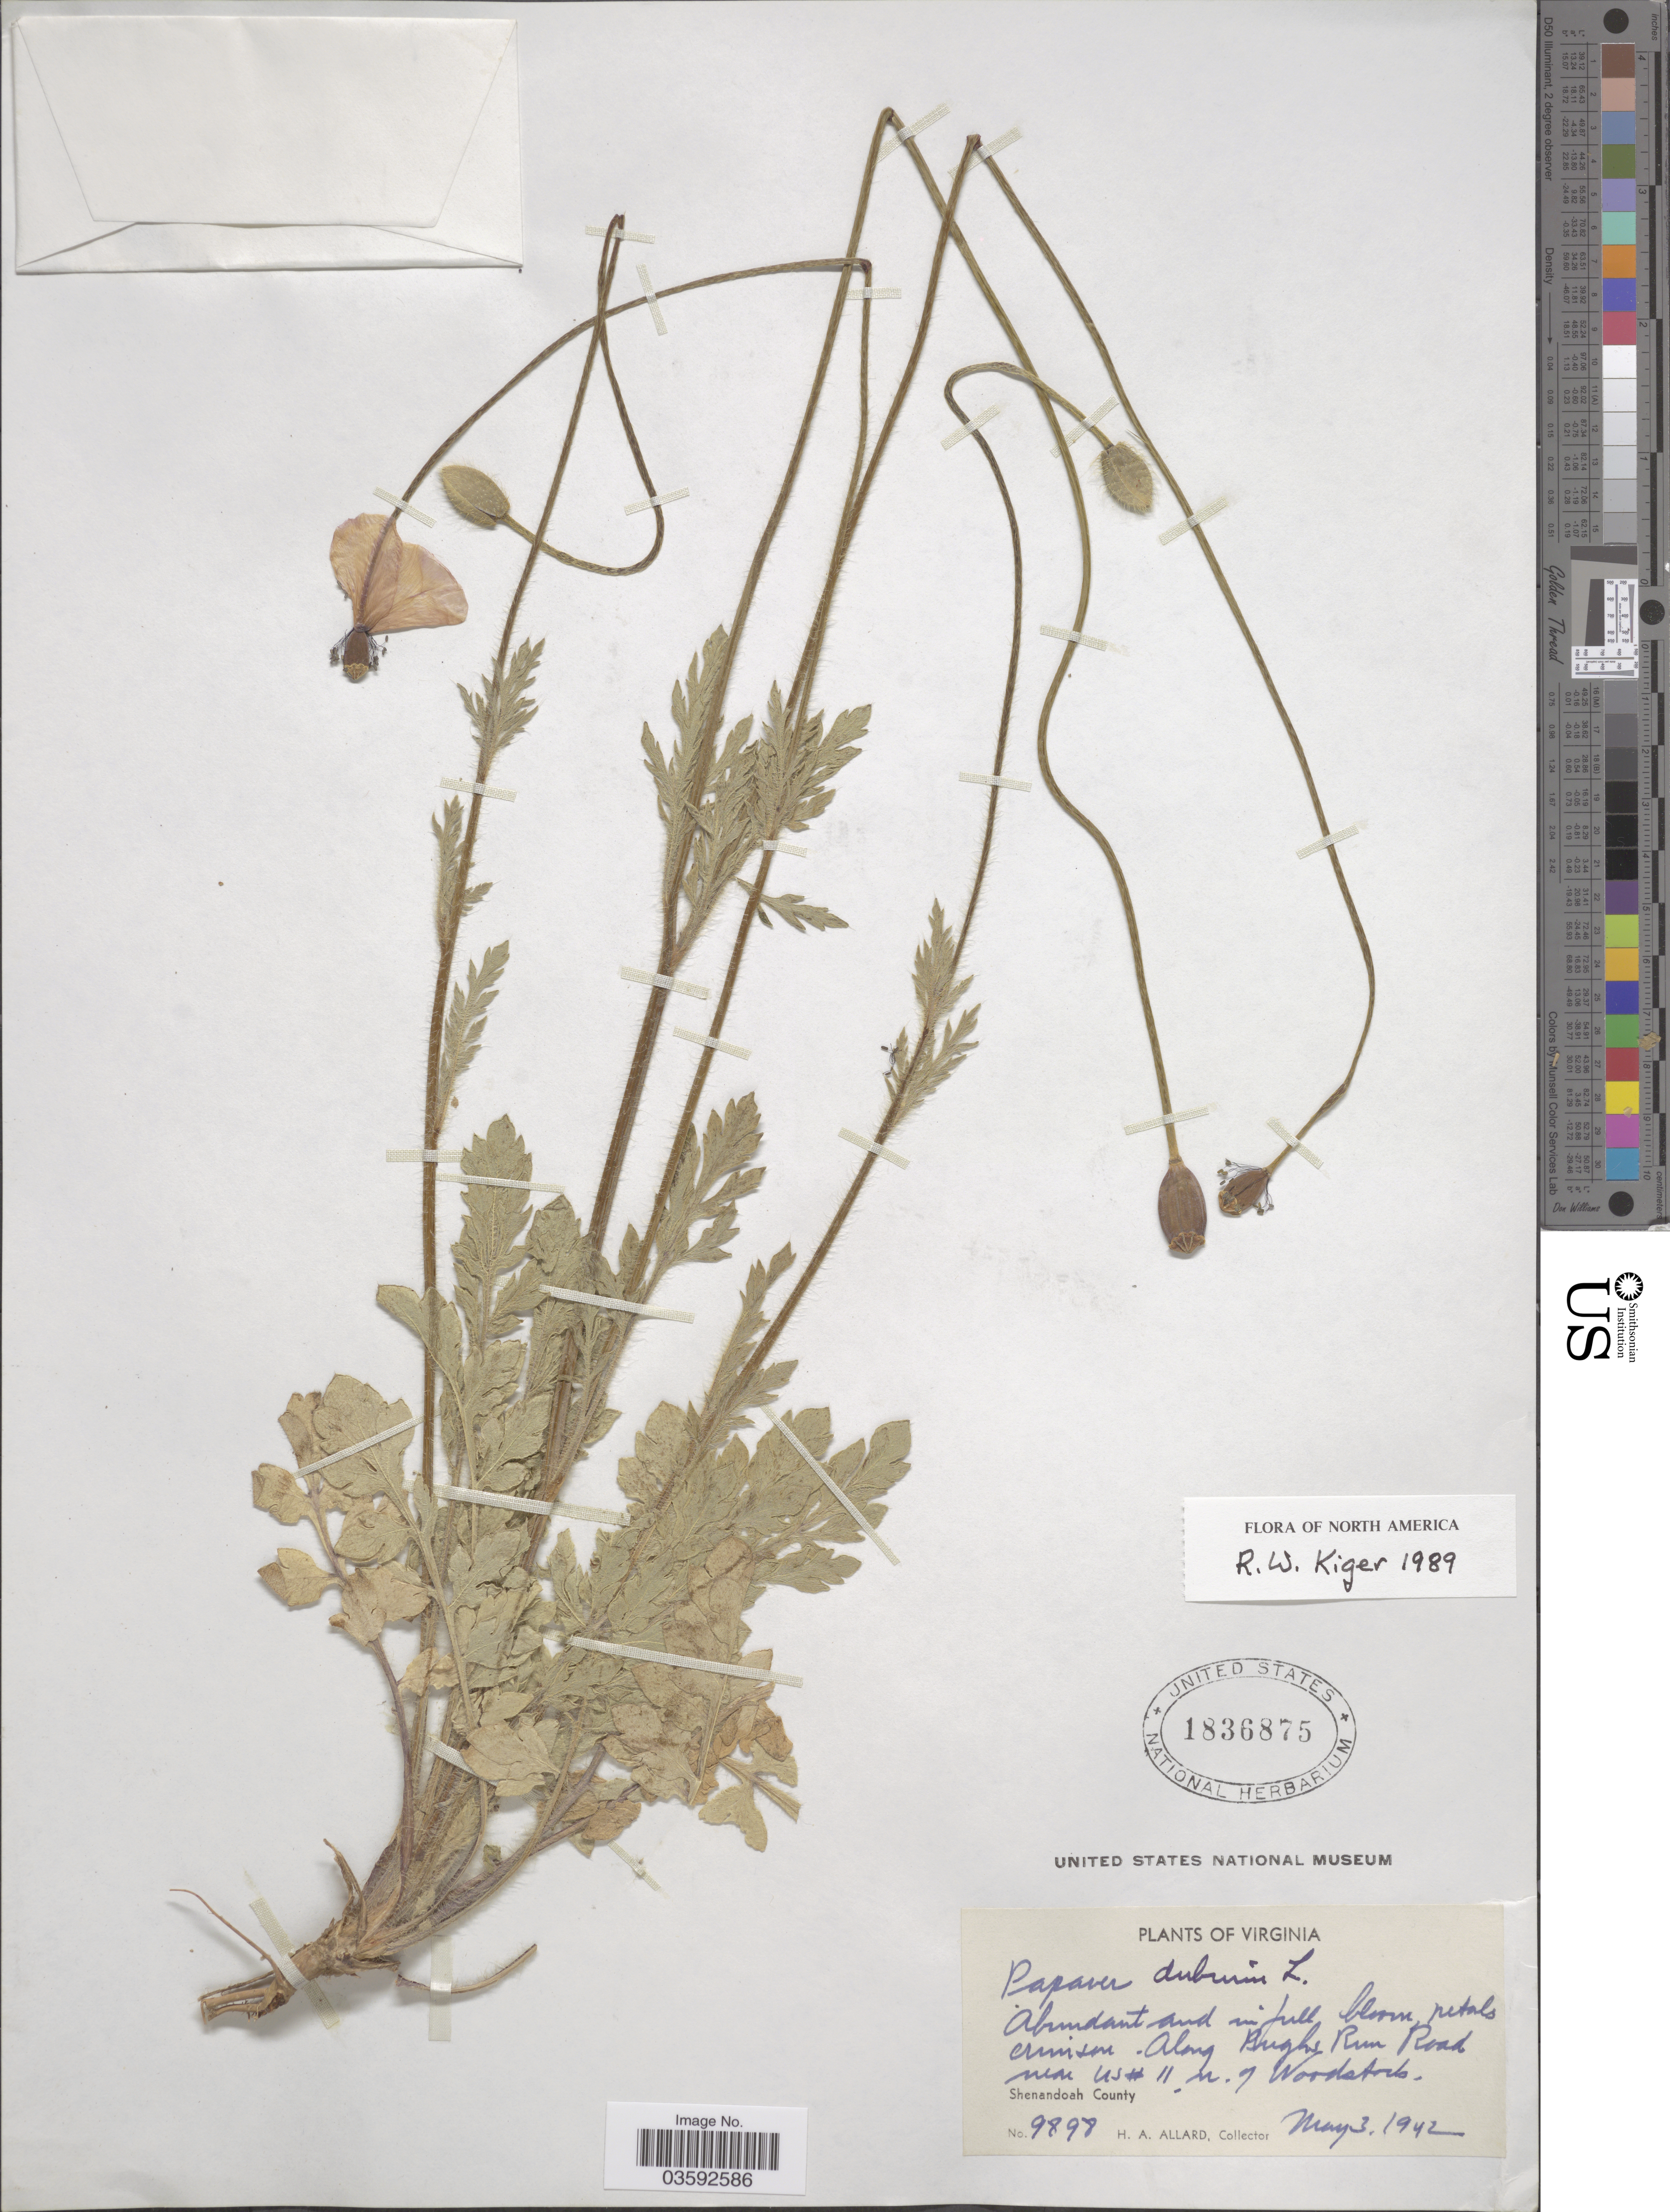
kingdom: Plantae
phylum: Tracheophyta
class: Magnoliopsida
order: Ranunculales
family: Papaveraceae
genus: Papaver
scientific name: Papaver dubium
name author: L.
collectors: H. A. Allard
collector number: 9898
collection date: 1942-05-03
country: United States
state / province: Virginia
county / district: Shenandoah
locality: Along Bughs Run Road near US #11, n. of Woodstock. Shenandoah County.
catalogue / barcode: US 1836875